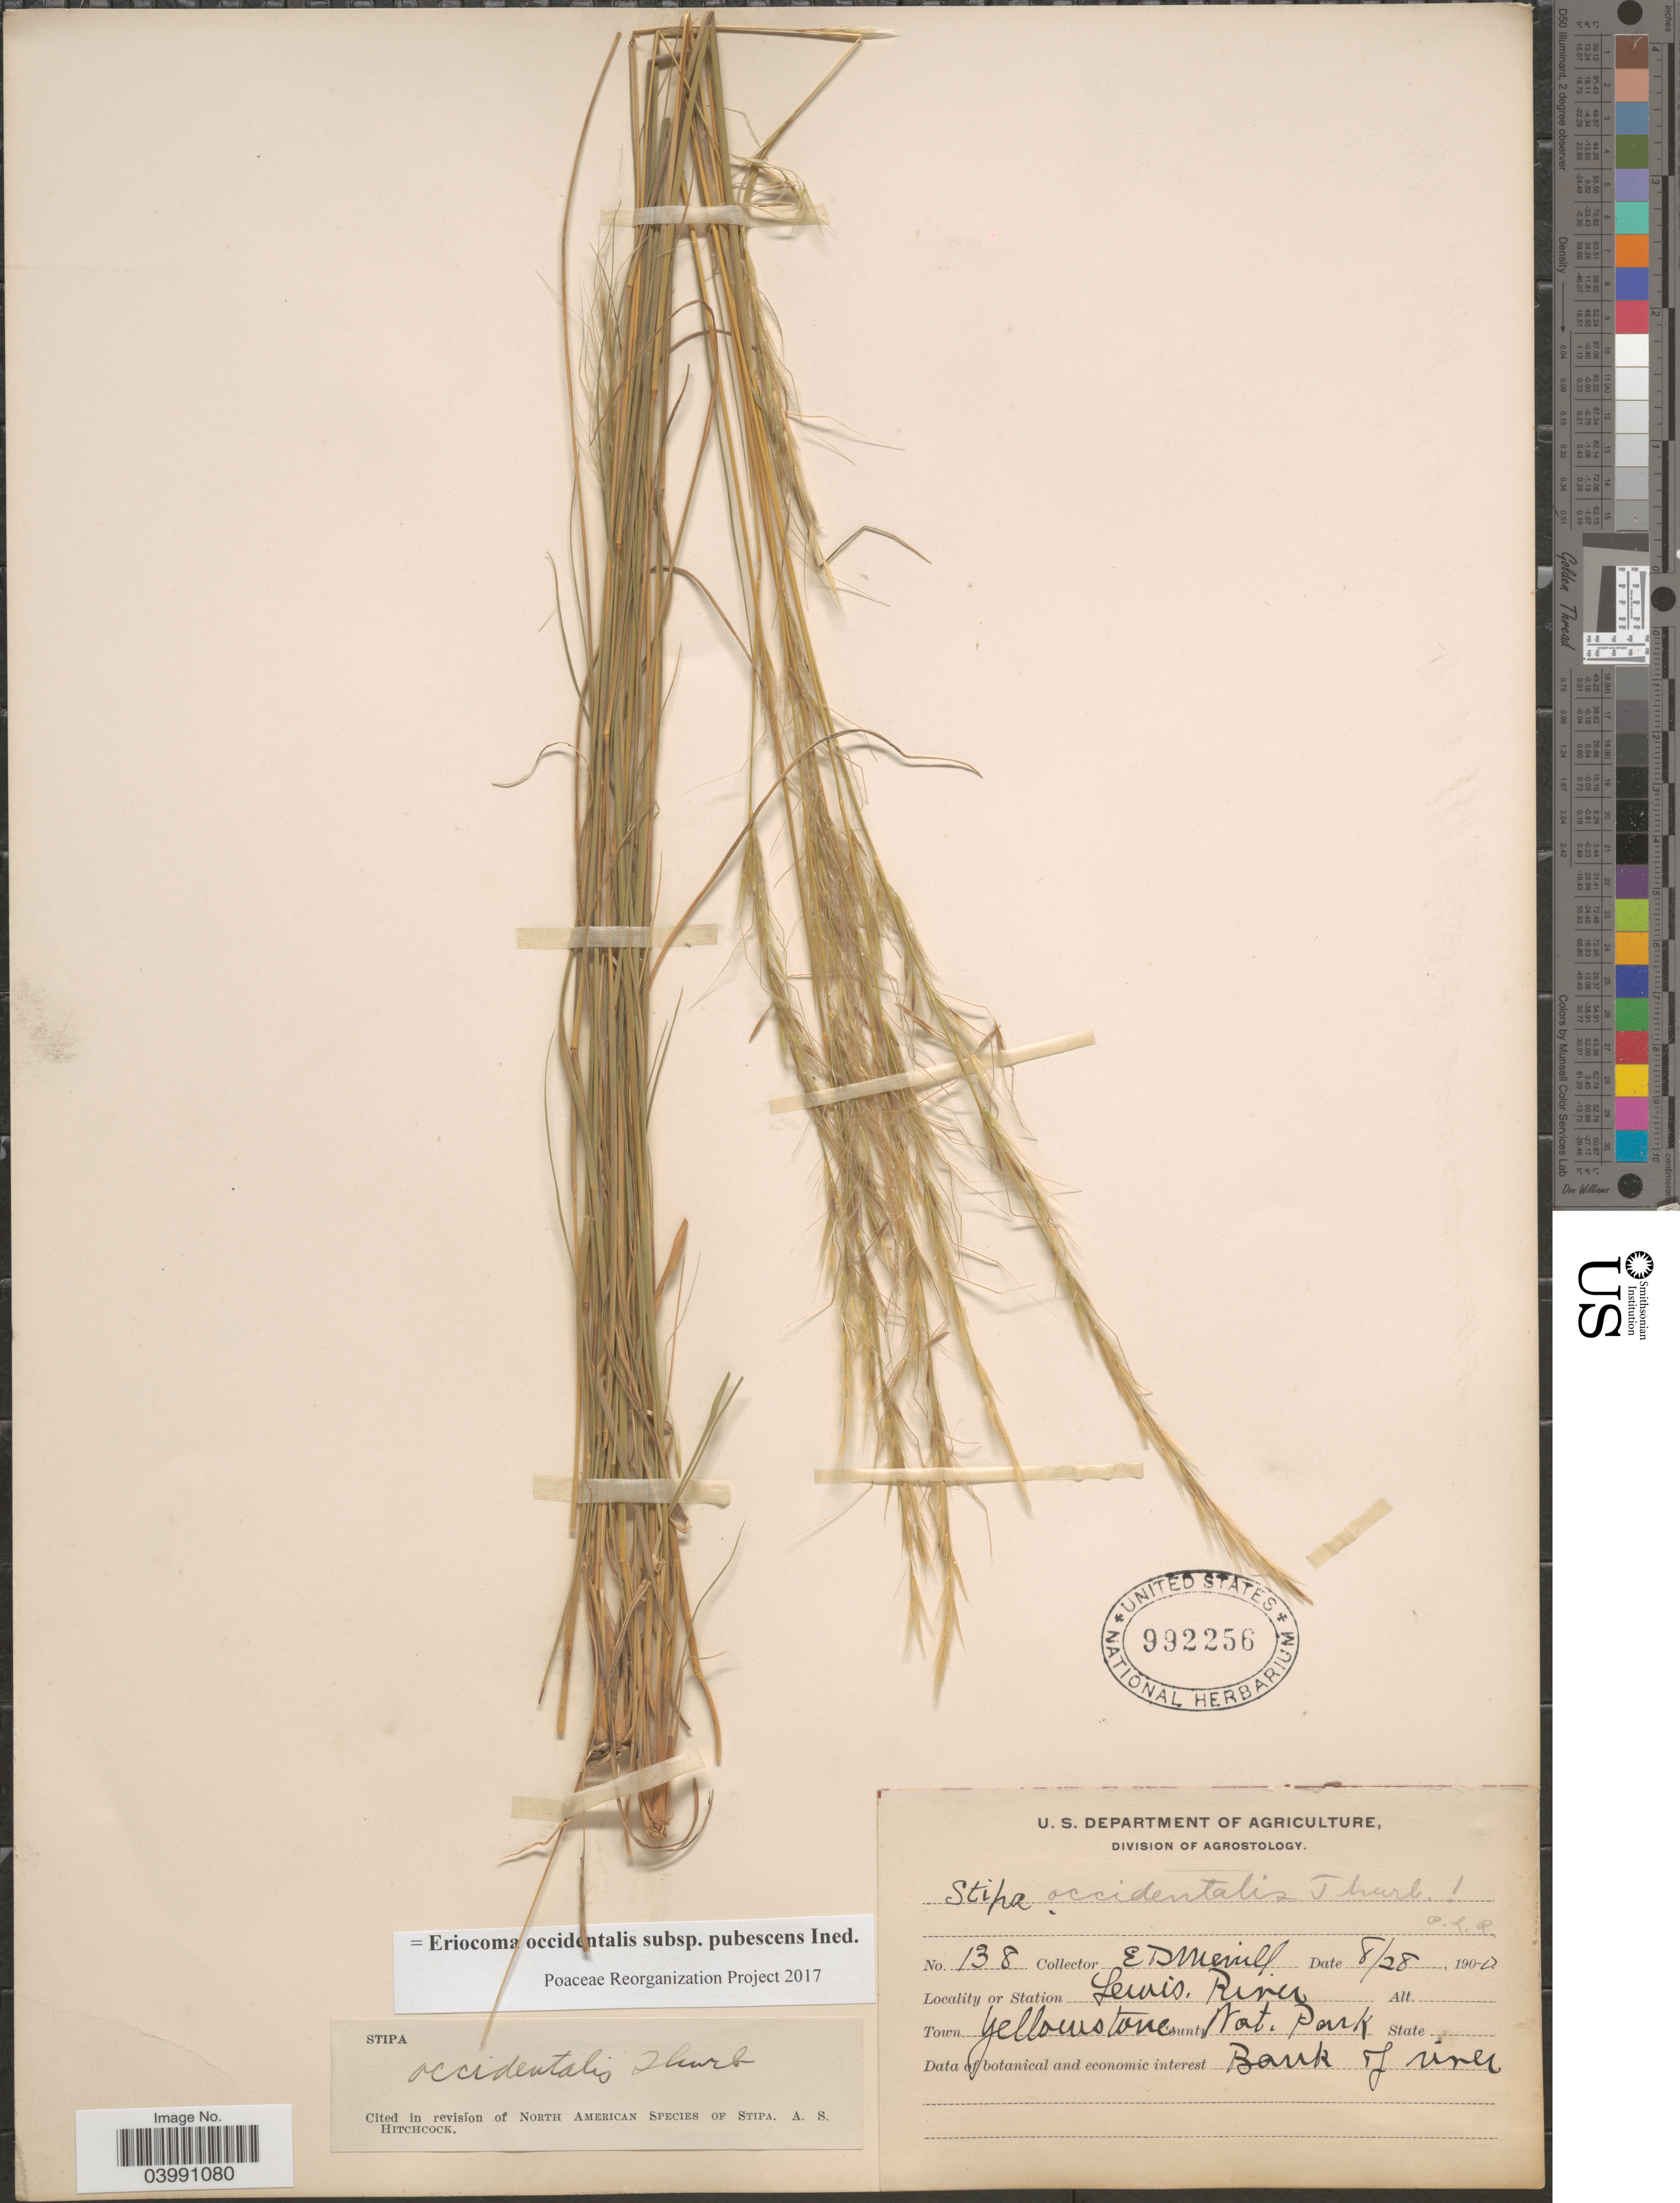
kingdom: Plantae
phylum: Tracheophyta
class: Liliopsida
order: Poales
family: Poaceae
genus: Eriocoma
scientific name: Eriocoma occidentalis subsp. pubescens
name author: (Vasey) Romasch.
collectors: E. D. Merrill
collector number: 138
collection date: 1900-08-28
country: United States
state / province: Wyoming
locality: Lewis River. Yellowstone Nat. Park.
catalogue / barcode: US 992256